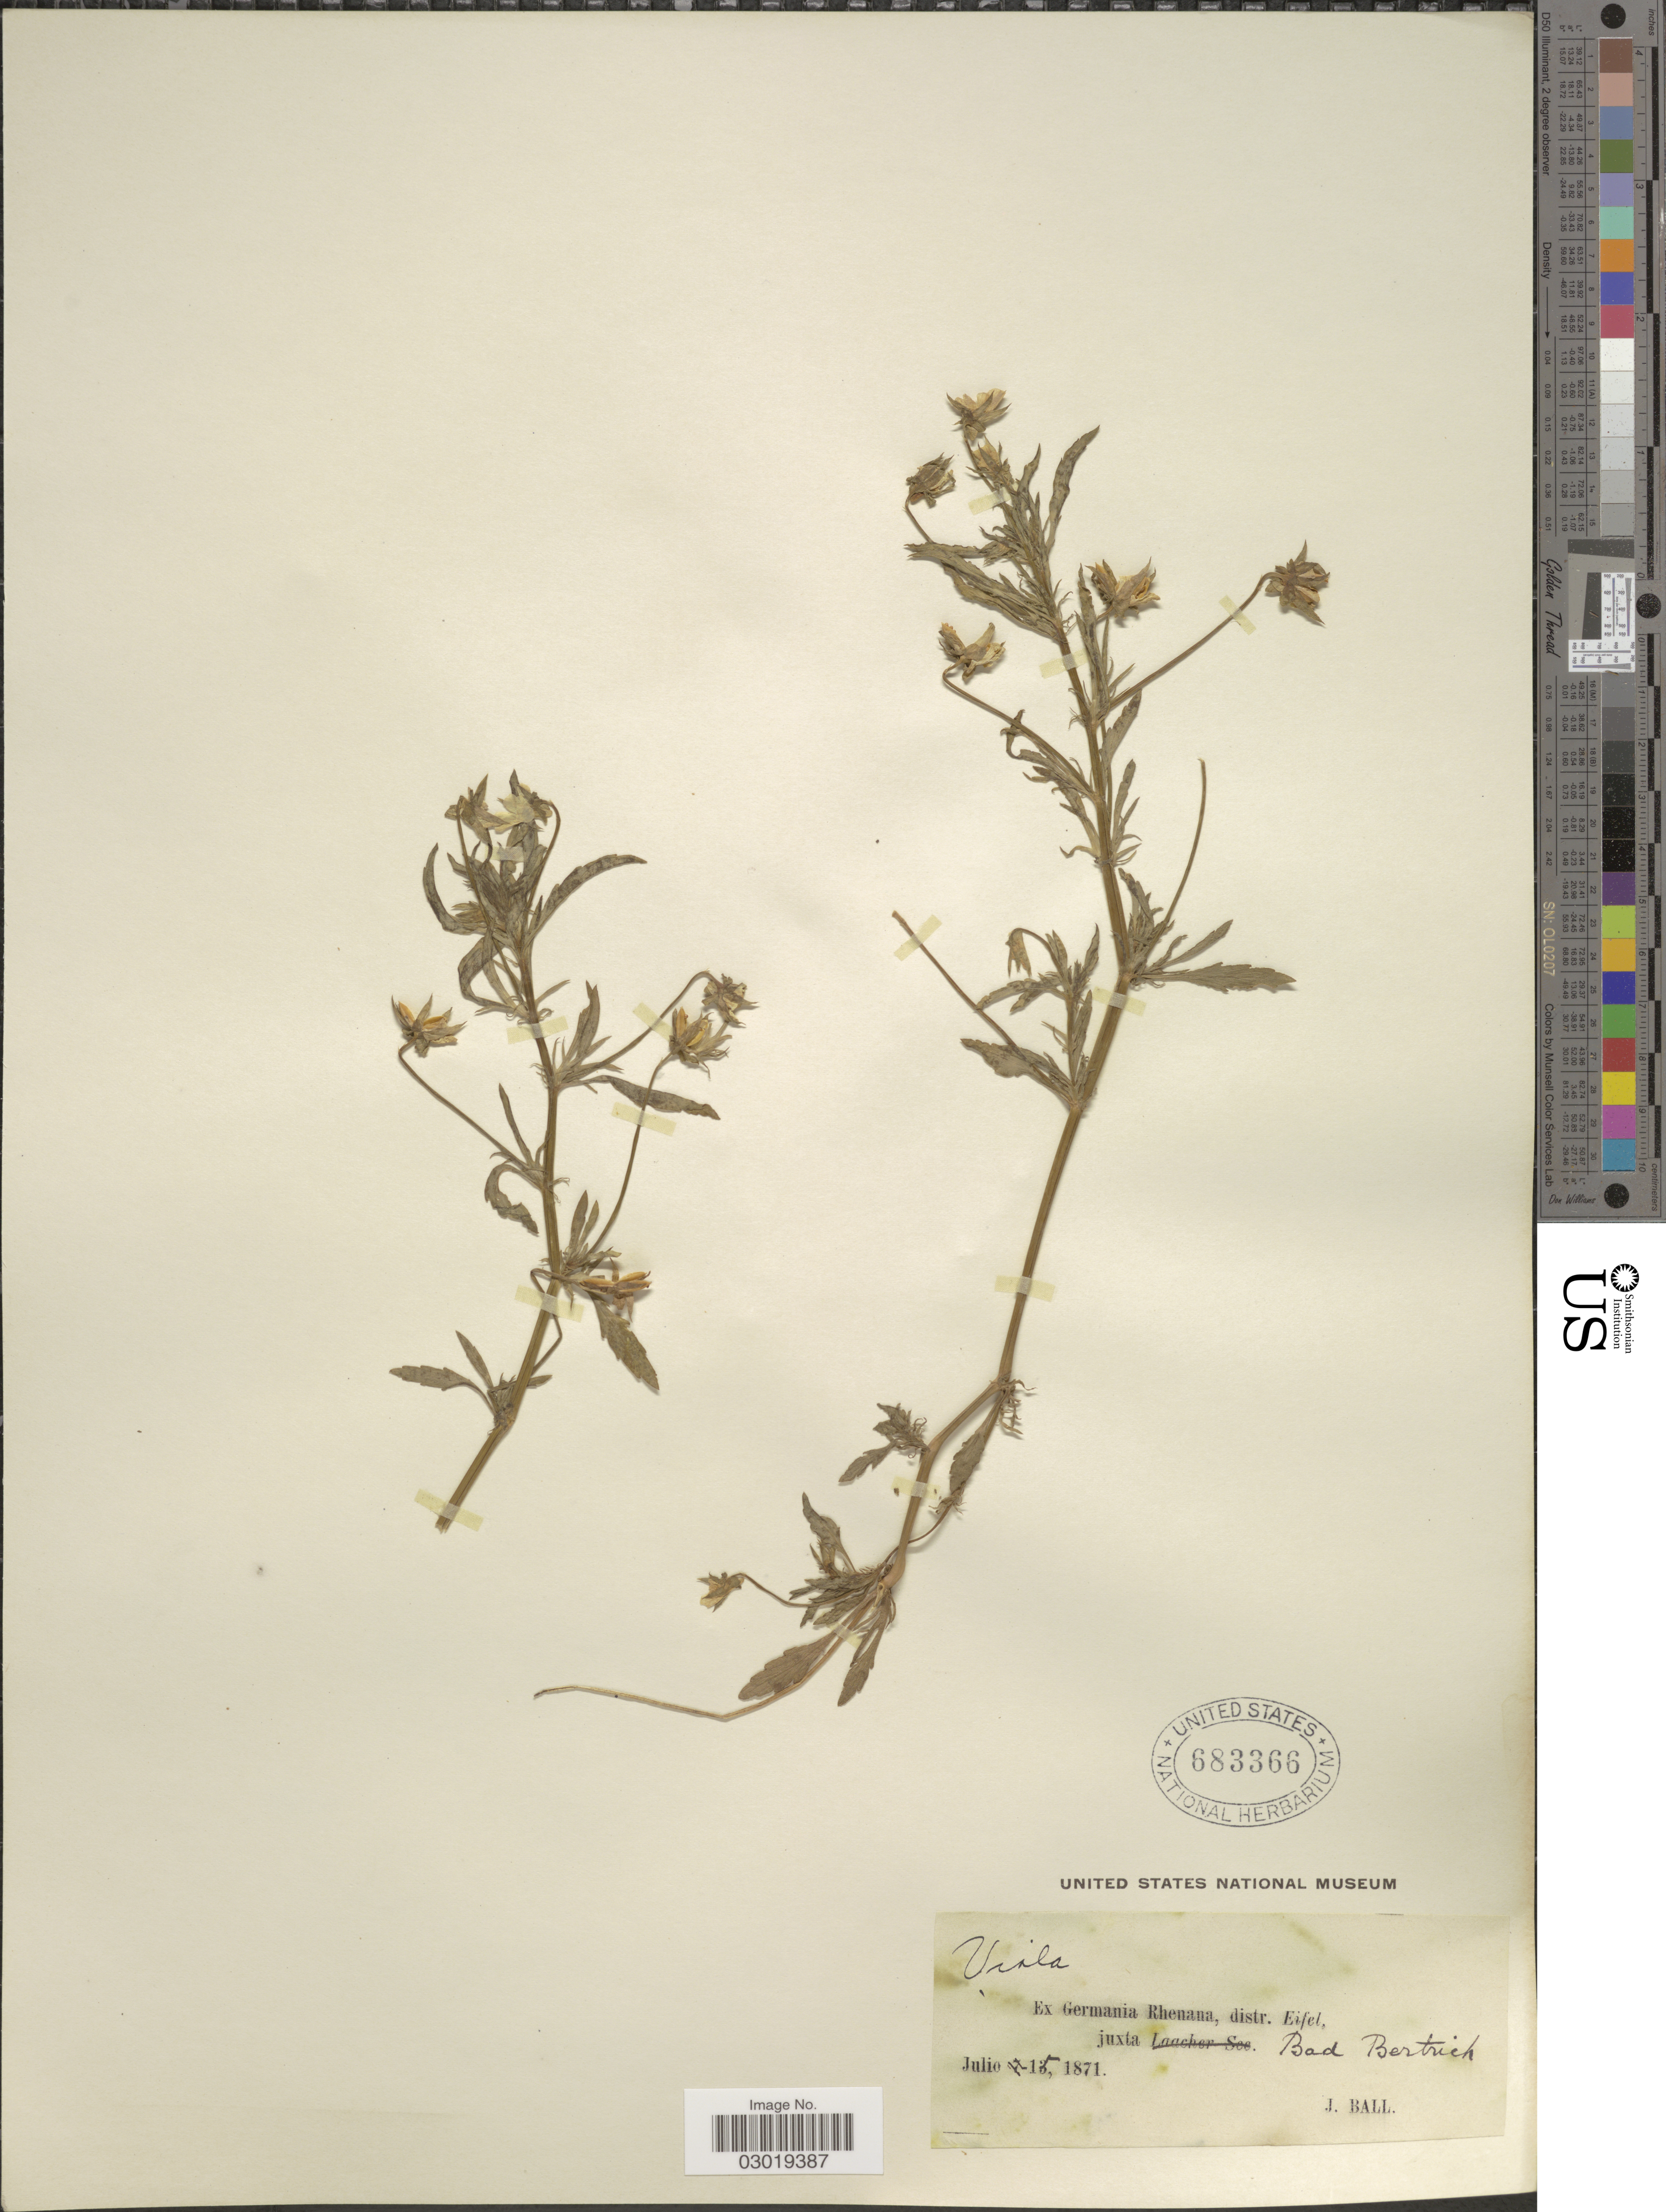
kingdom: Plantae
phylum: Tracheophyta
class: Magnoliopsida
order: Malpighiales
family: Violaceae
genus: Viola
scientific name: Viola sp.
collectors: J. Ball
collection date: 1871-07-15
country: Germany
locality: Germania Rhenana, distr. Eifel, juxta Bad Bertirch.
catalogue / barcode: US 683366